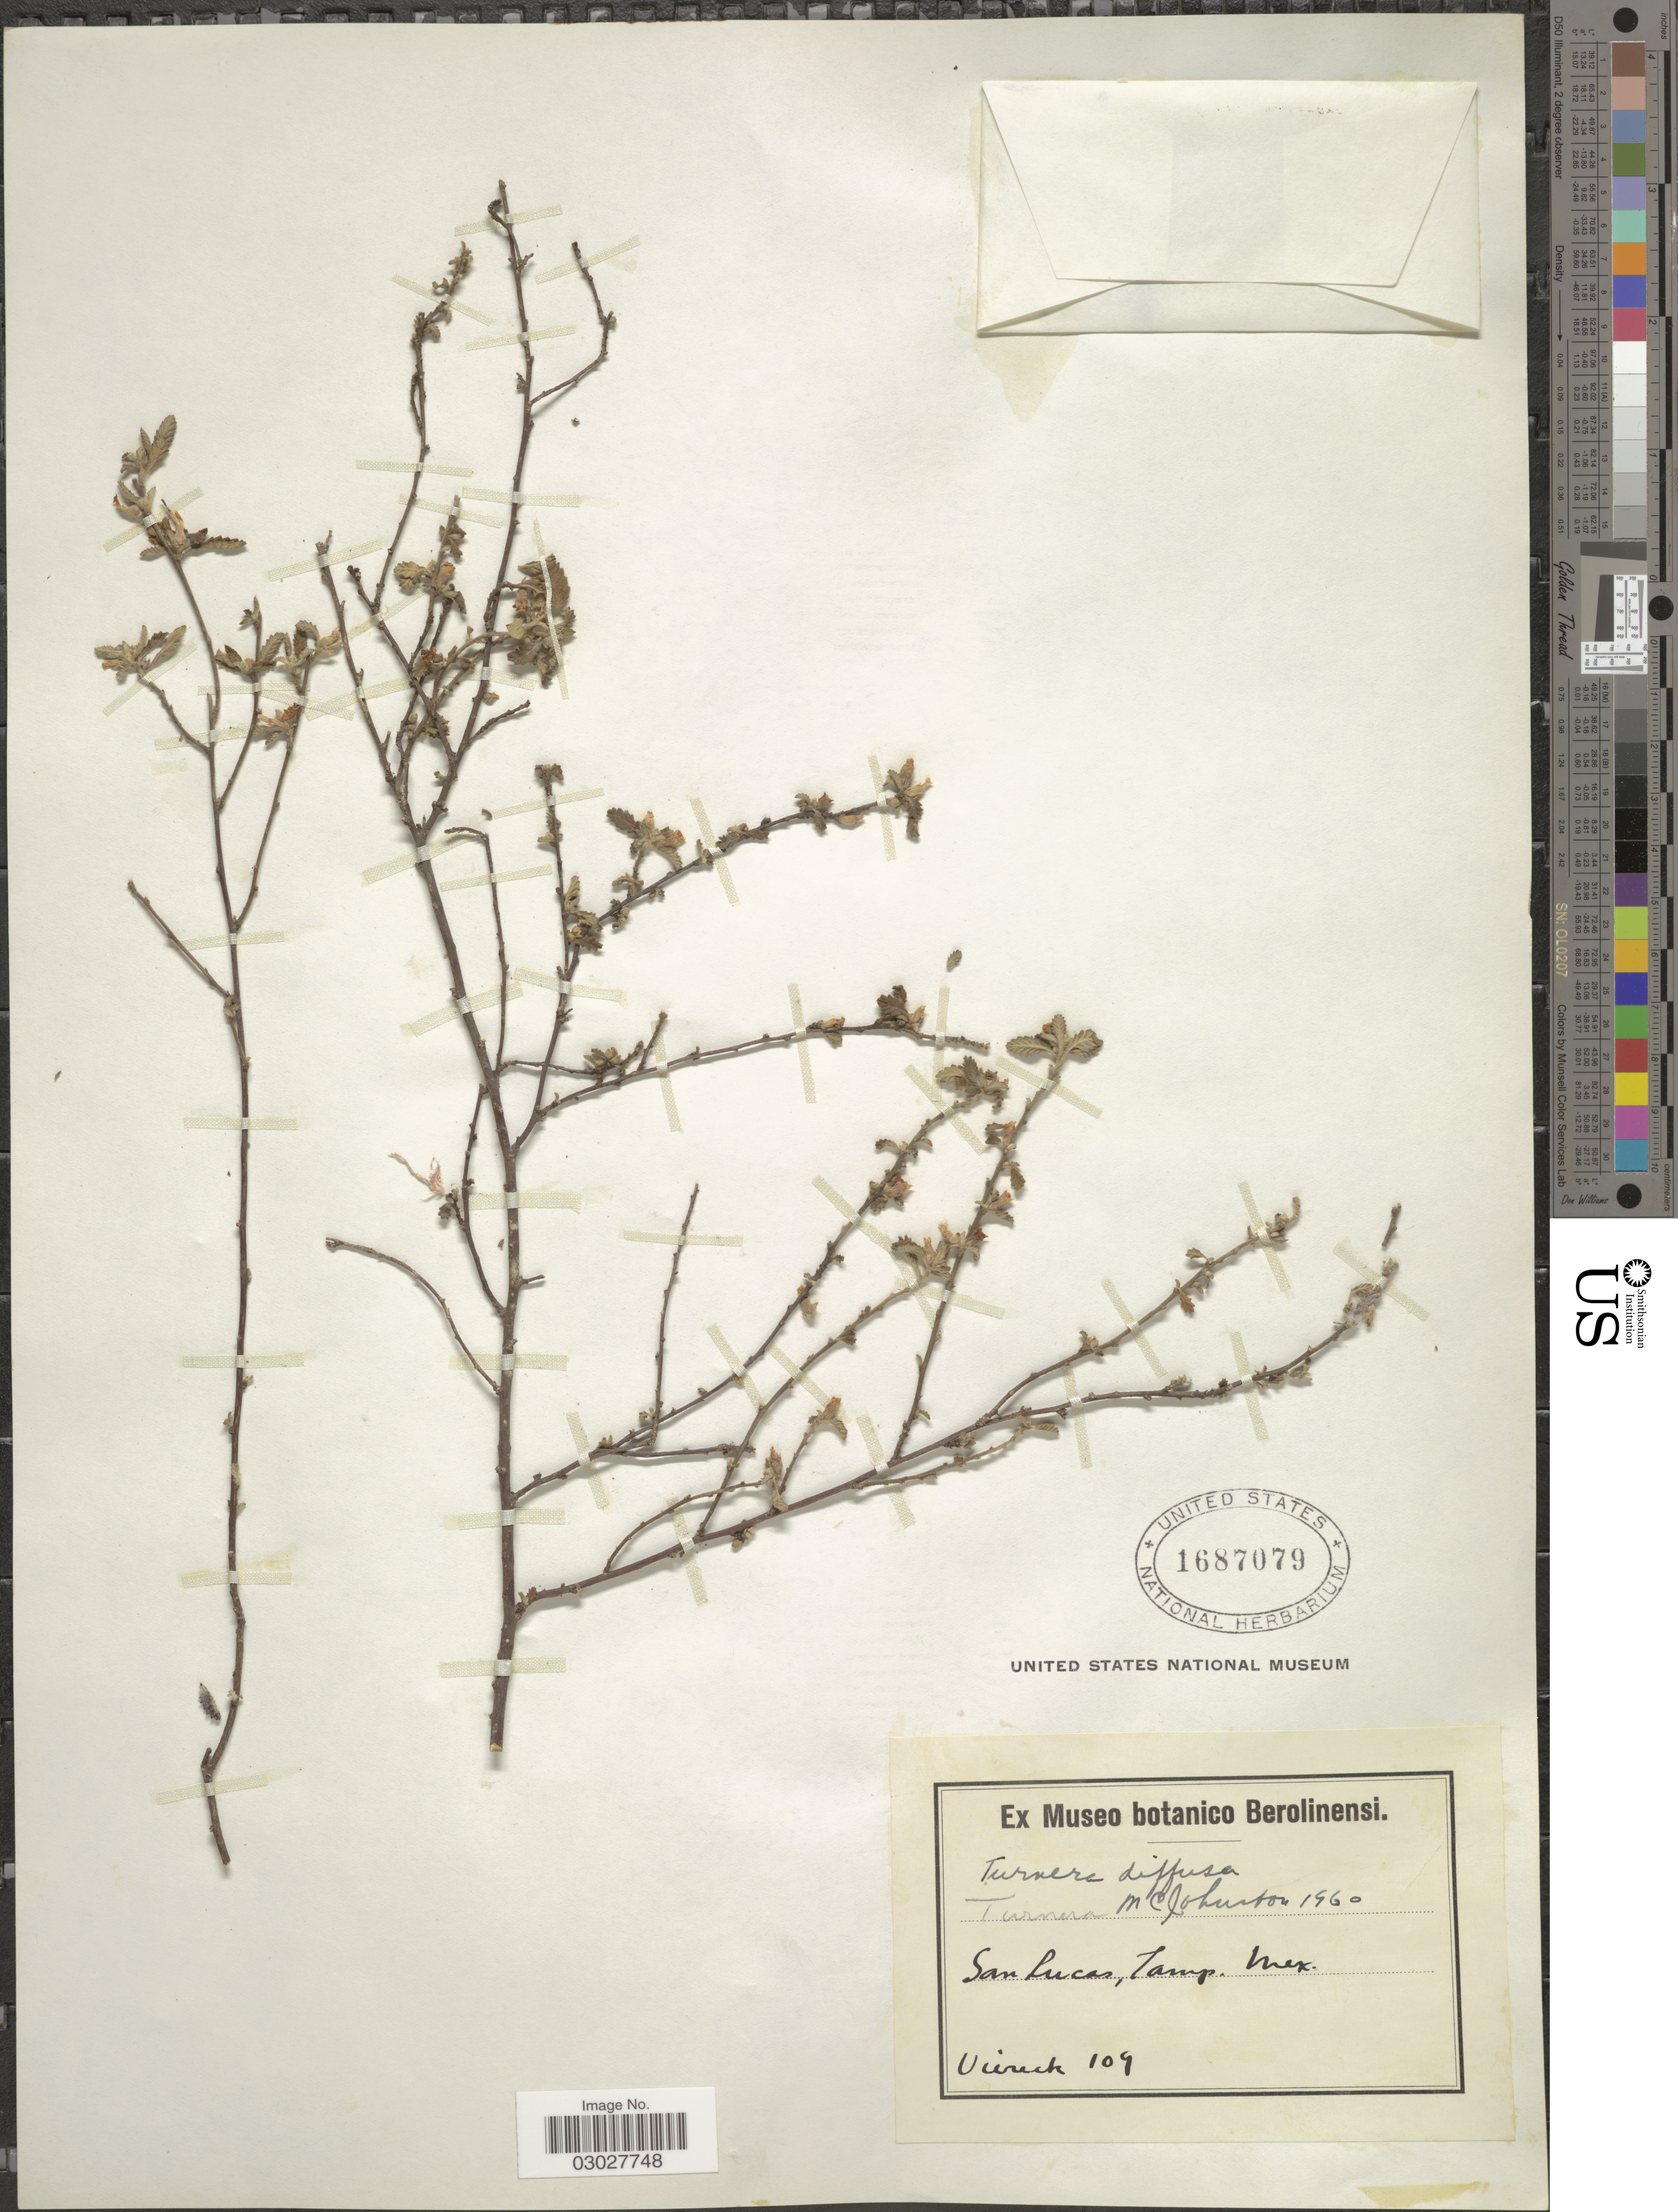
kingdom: Plantae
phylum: Tracheophyta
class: Magnoliopsida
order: Malpighiales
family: Turneraceae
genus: Turnera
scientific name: Turnera diffusa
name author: Willd. ex Schult.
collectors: -. Viereck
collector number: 109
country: Mexico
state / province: Tamaulipas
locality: San Lucas.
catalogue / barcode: US 1687079